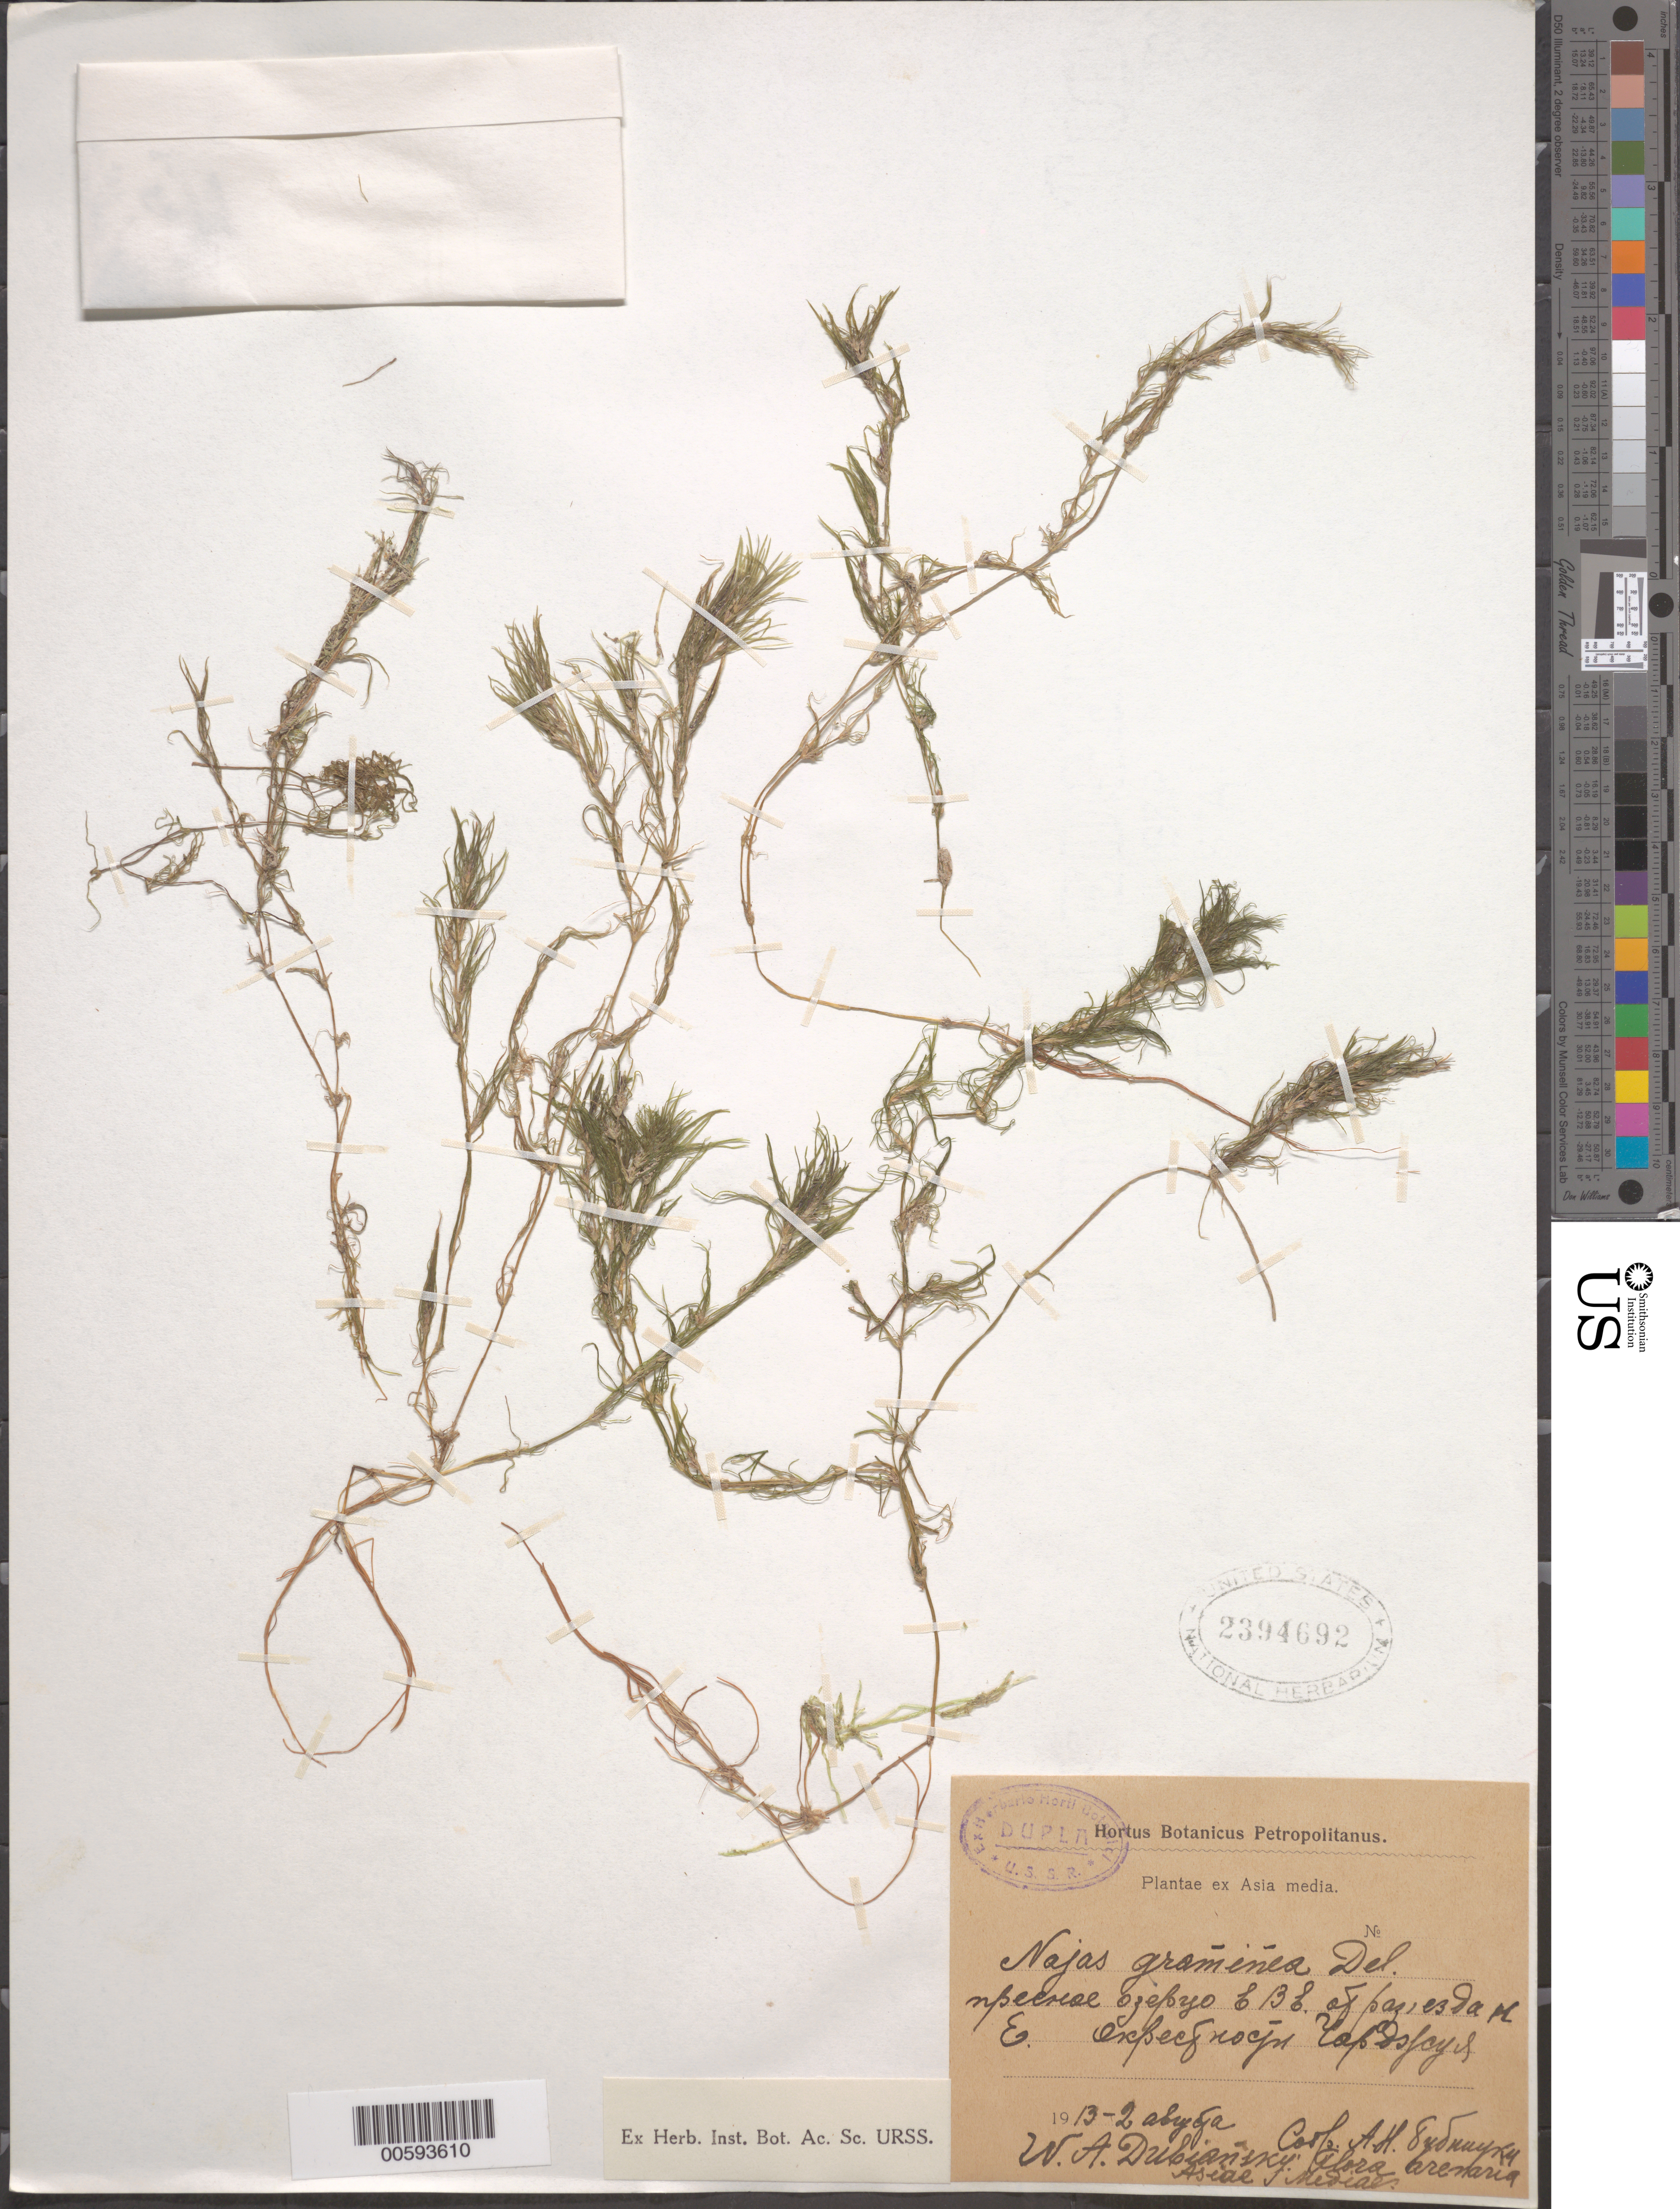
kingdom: Plantae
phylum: Tracheophyta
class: Liliopsida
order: Alismatales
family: Hydrocharitaceae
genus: Najas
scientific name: Najas graminea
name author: Delile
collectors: W. Dubianiscy & A. Sydnuyru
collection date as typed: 13 Feb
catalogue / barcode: US 2394692